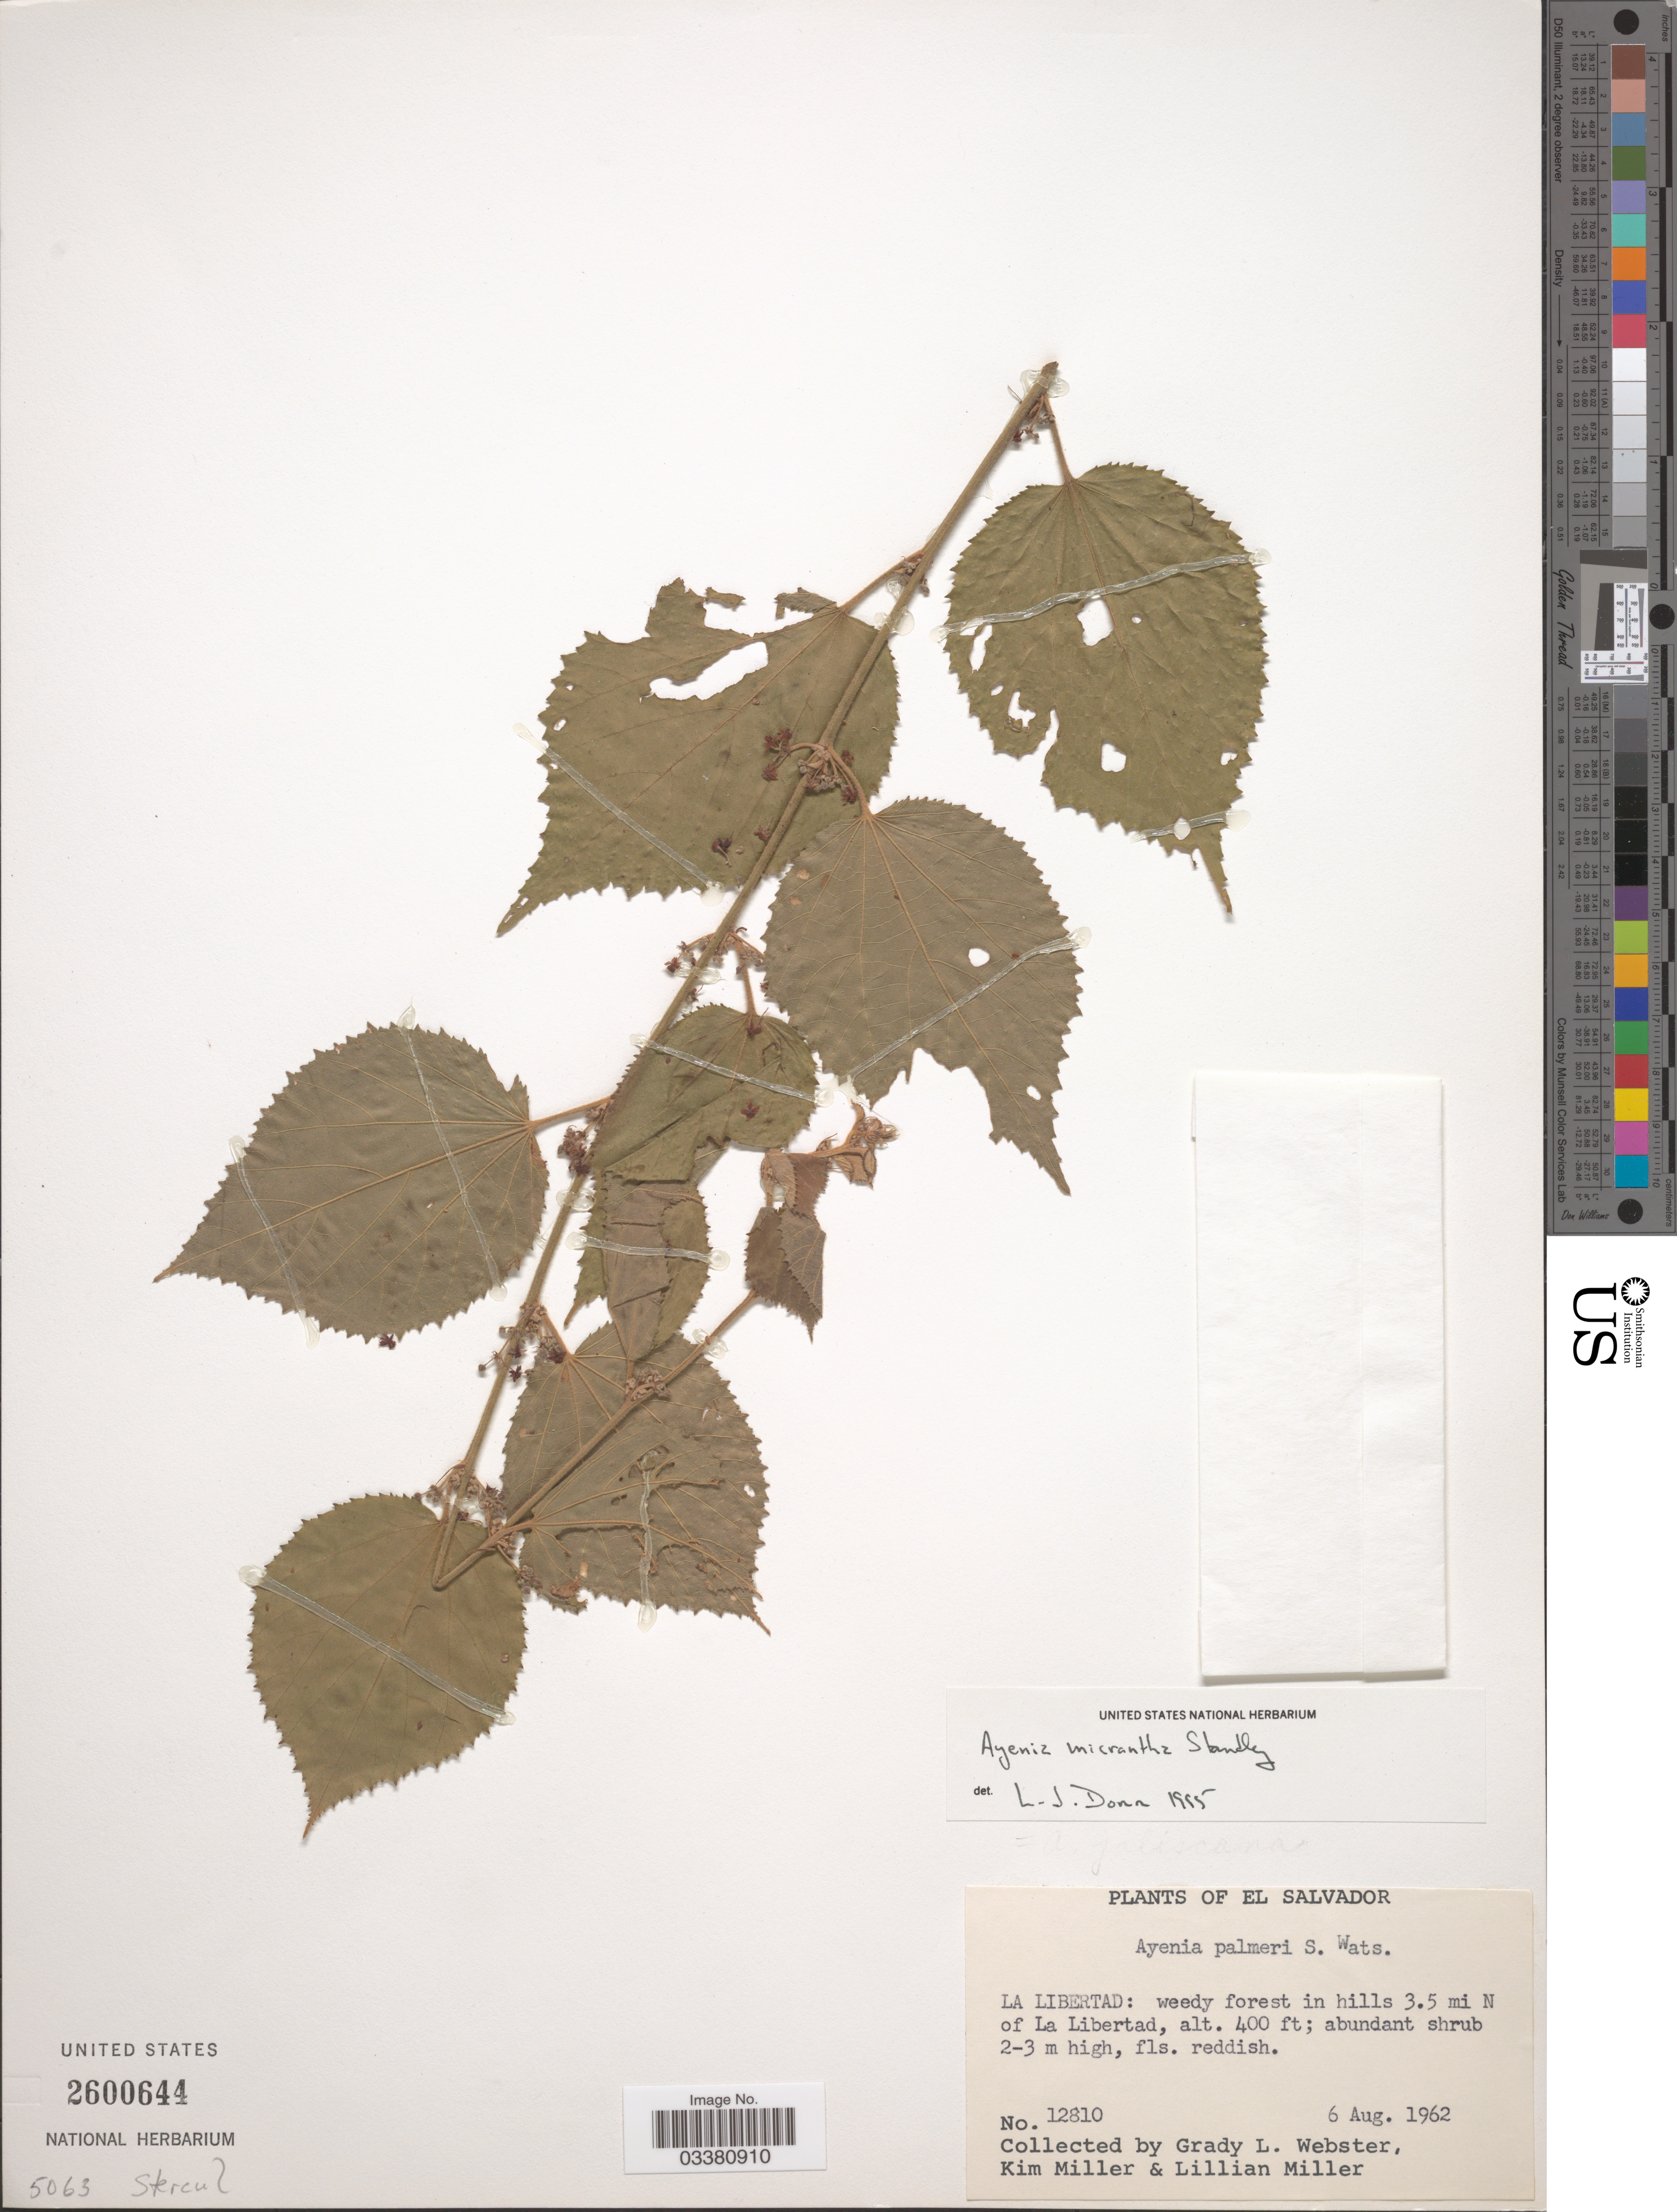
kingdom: Plantae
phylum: Tracheophyta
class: Magnoliopsida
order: Malvales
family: Malvaceae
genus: Ayenia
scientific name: Ayenia micrantha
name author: Standl.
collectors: G. L. Webster, K. Miller & L. Miller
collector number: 12810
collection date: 1962-08-06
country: El Salvador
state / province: La Libertad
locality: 3.5 mi N of La Libertad.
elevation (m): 122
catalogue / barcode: US 2600644